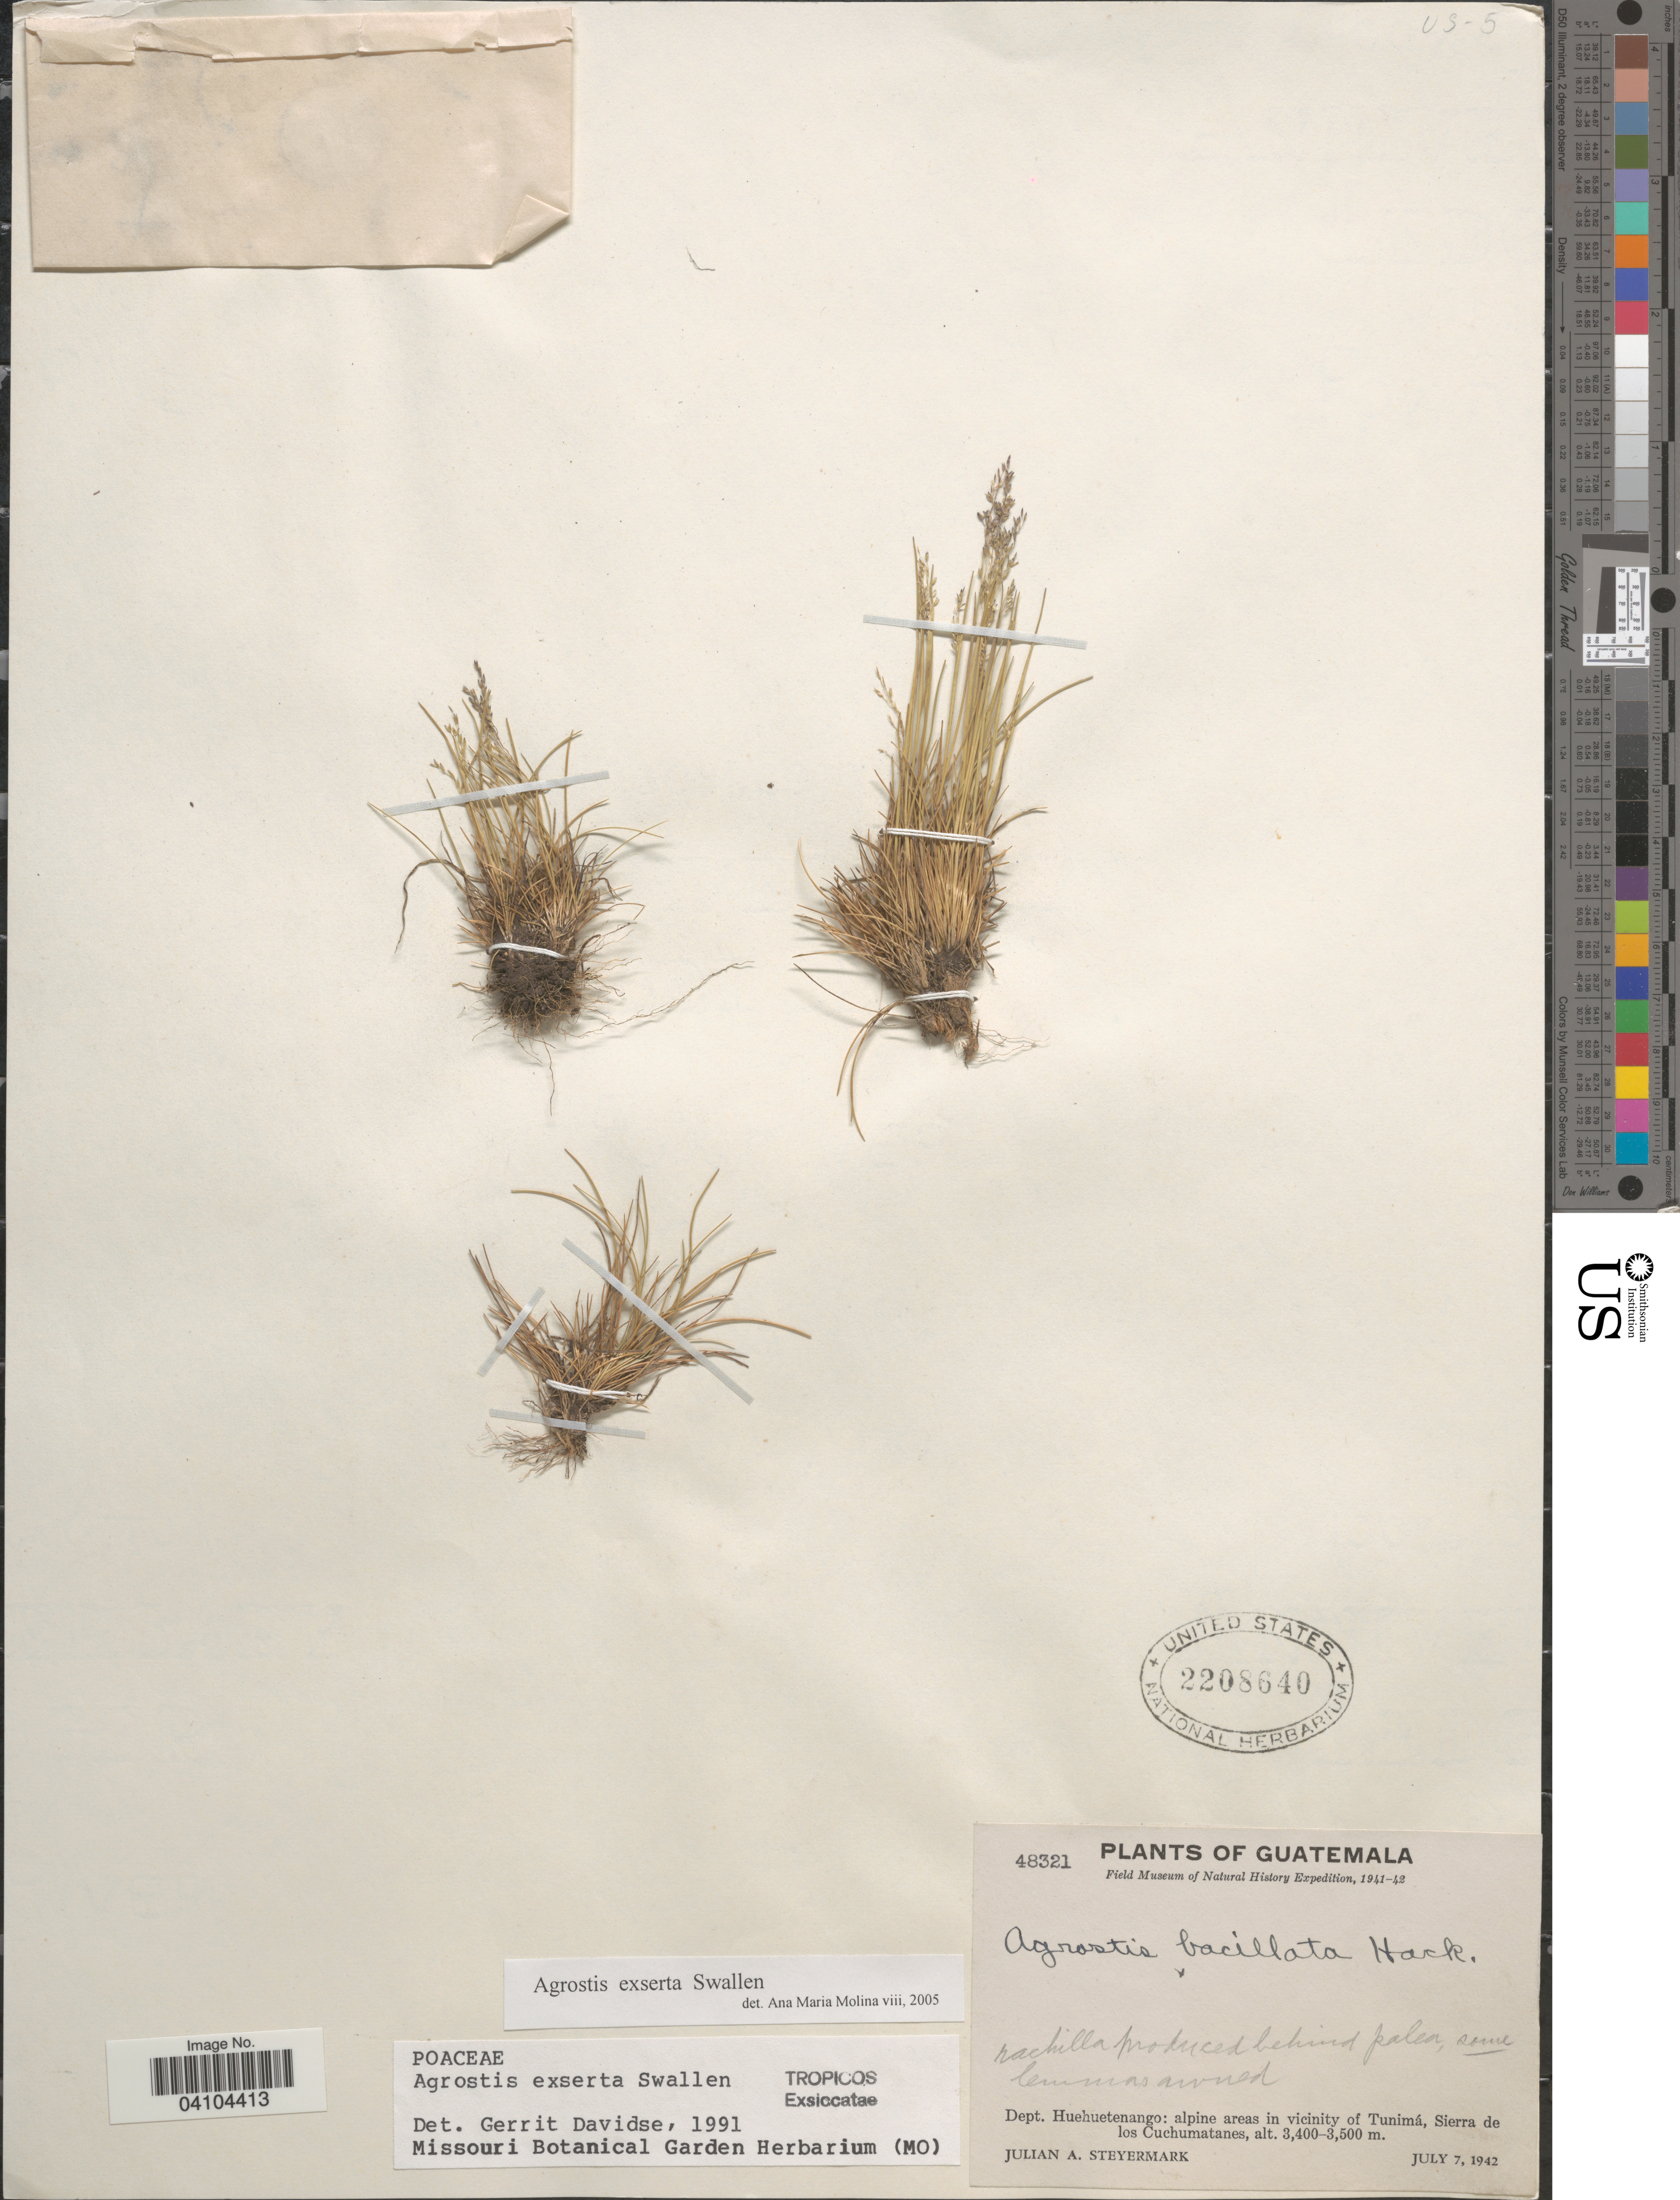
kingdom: Plantae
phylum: Tracheophyta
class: Liliopsida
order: Poales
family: Poaceae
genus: Agrostis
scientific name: Agrostis exserta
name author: Swallen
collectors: J. Steyermark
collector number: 48321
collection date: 1942-07-07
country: Guatemala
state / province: Huehuetenango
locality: Field Museum of Natural History Expedition, 1941-42. Dept. Huehuetenango: alpine areas in vicinity of Tunimá, Sierra de los Cuchumatanes.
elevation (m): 3400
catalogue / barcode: US 2208640